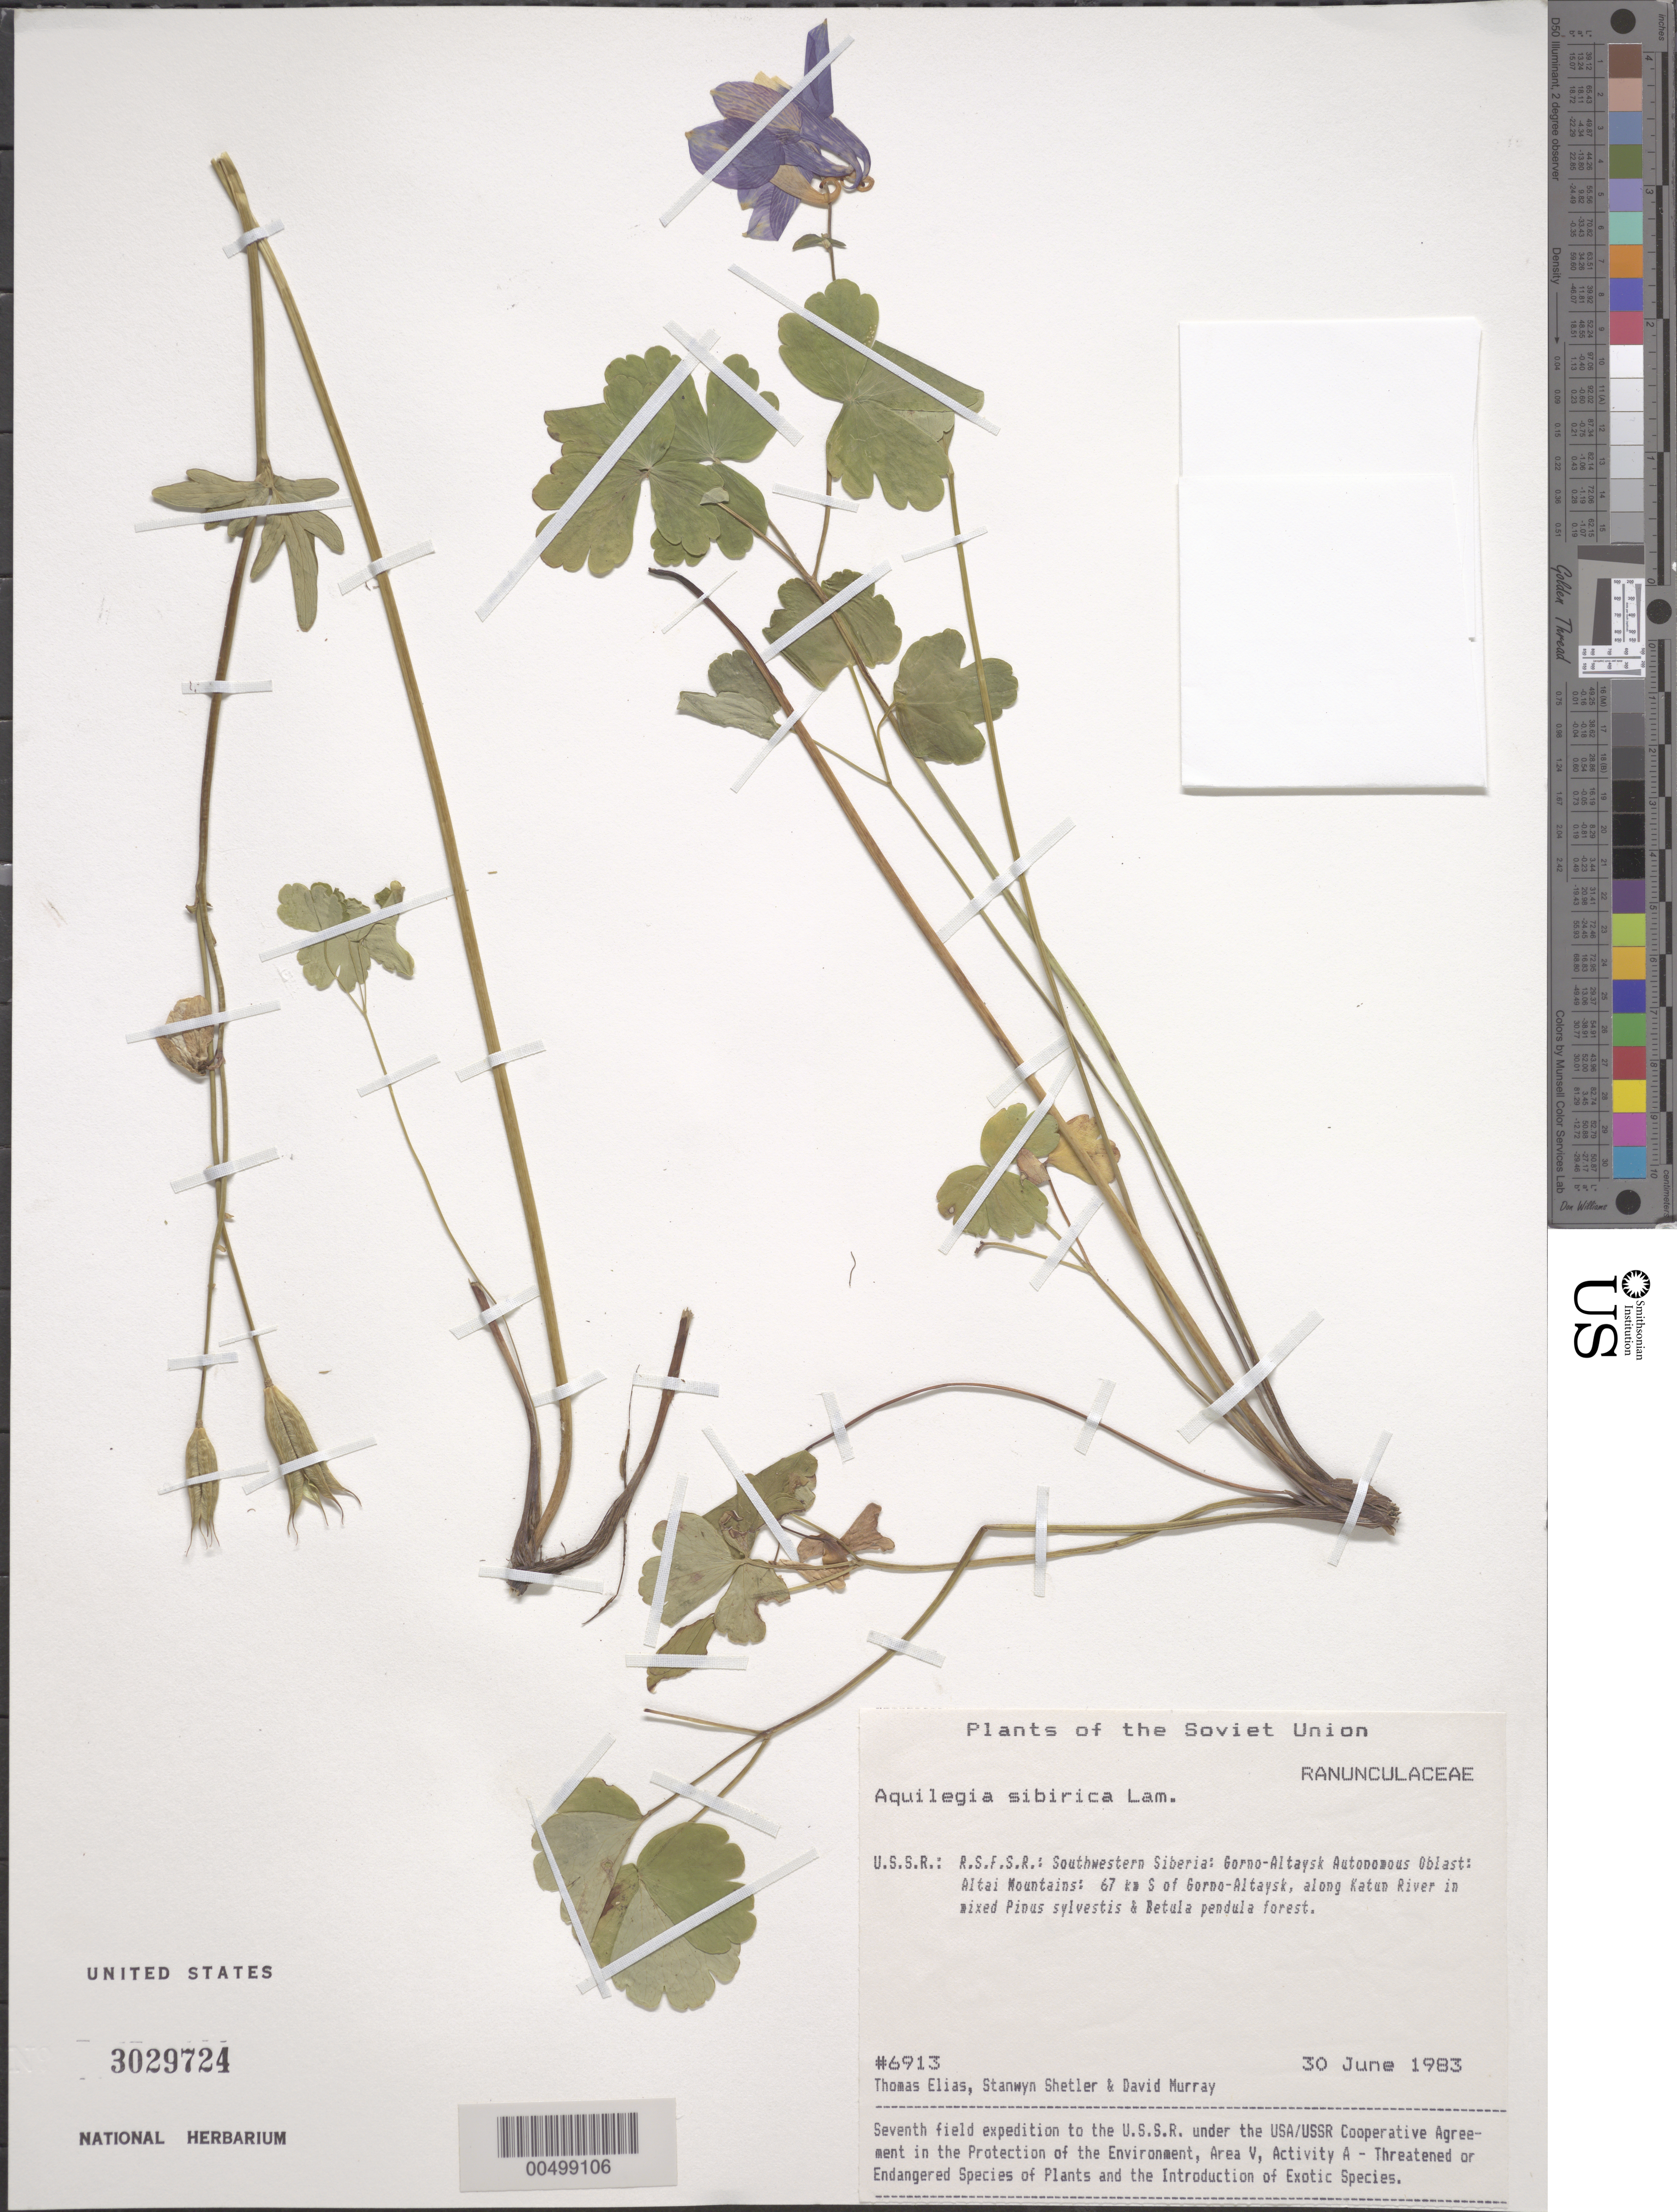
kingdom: Plantae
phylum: Tracheophyta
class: Magnoliopsida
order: Ranunculales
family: Ranunculaceae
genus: Aquilegia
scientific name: Aquilegia sibirica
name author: Lam.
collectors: T. Elias, S. Shetler & D. F. Murray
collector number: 6913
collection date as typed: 30 Jun 1983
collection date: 1983-06-30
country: Russian Federation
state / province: Altai Republic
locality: Altai Mountains, 67 km S of Gorno-Altaysk, along Katun River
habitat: in mixed Pinus sylvestris and Betula pendula forest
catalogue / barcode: US 3029724